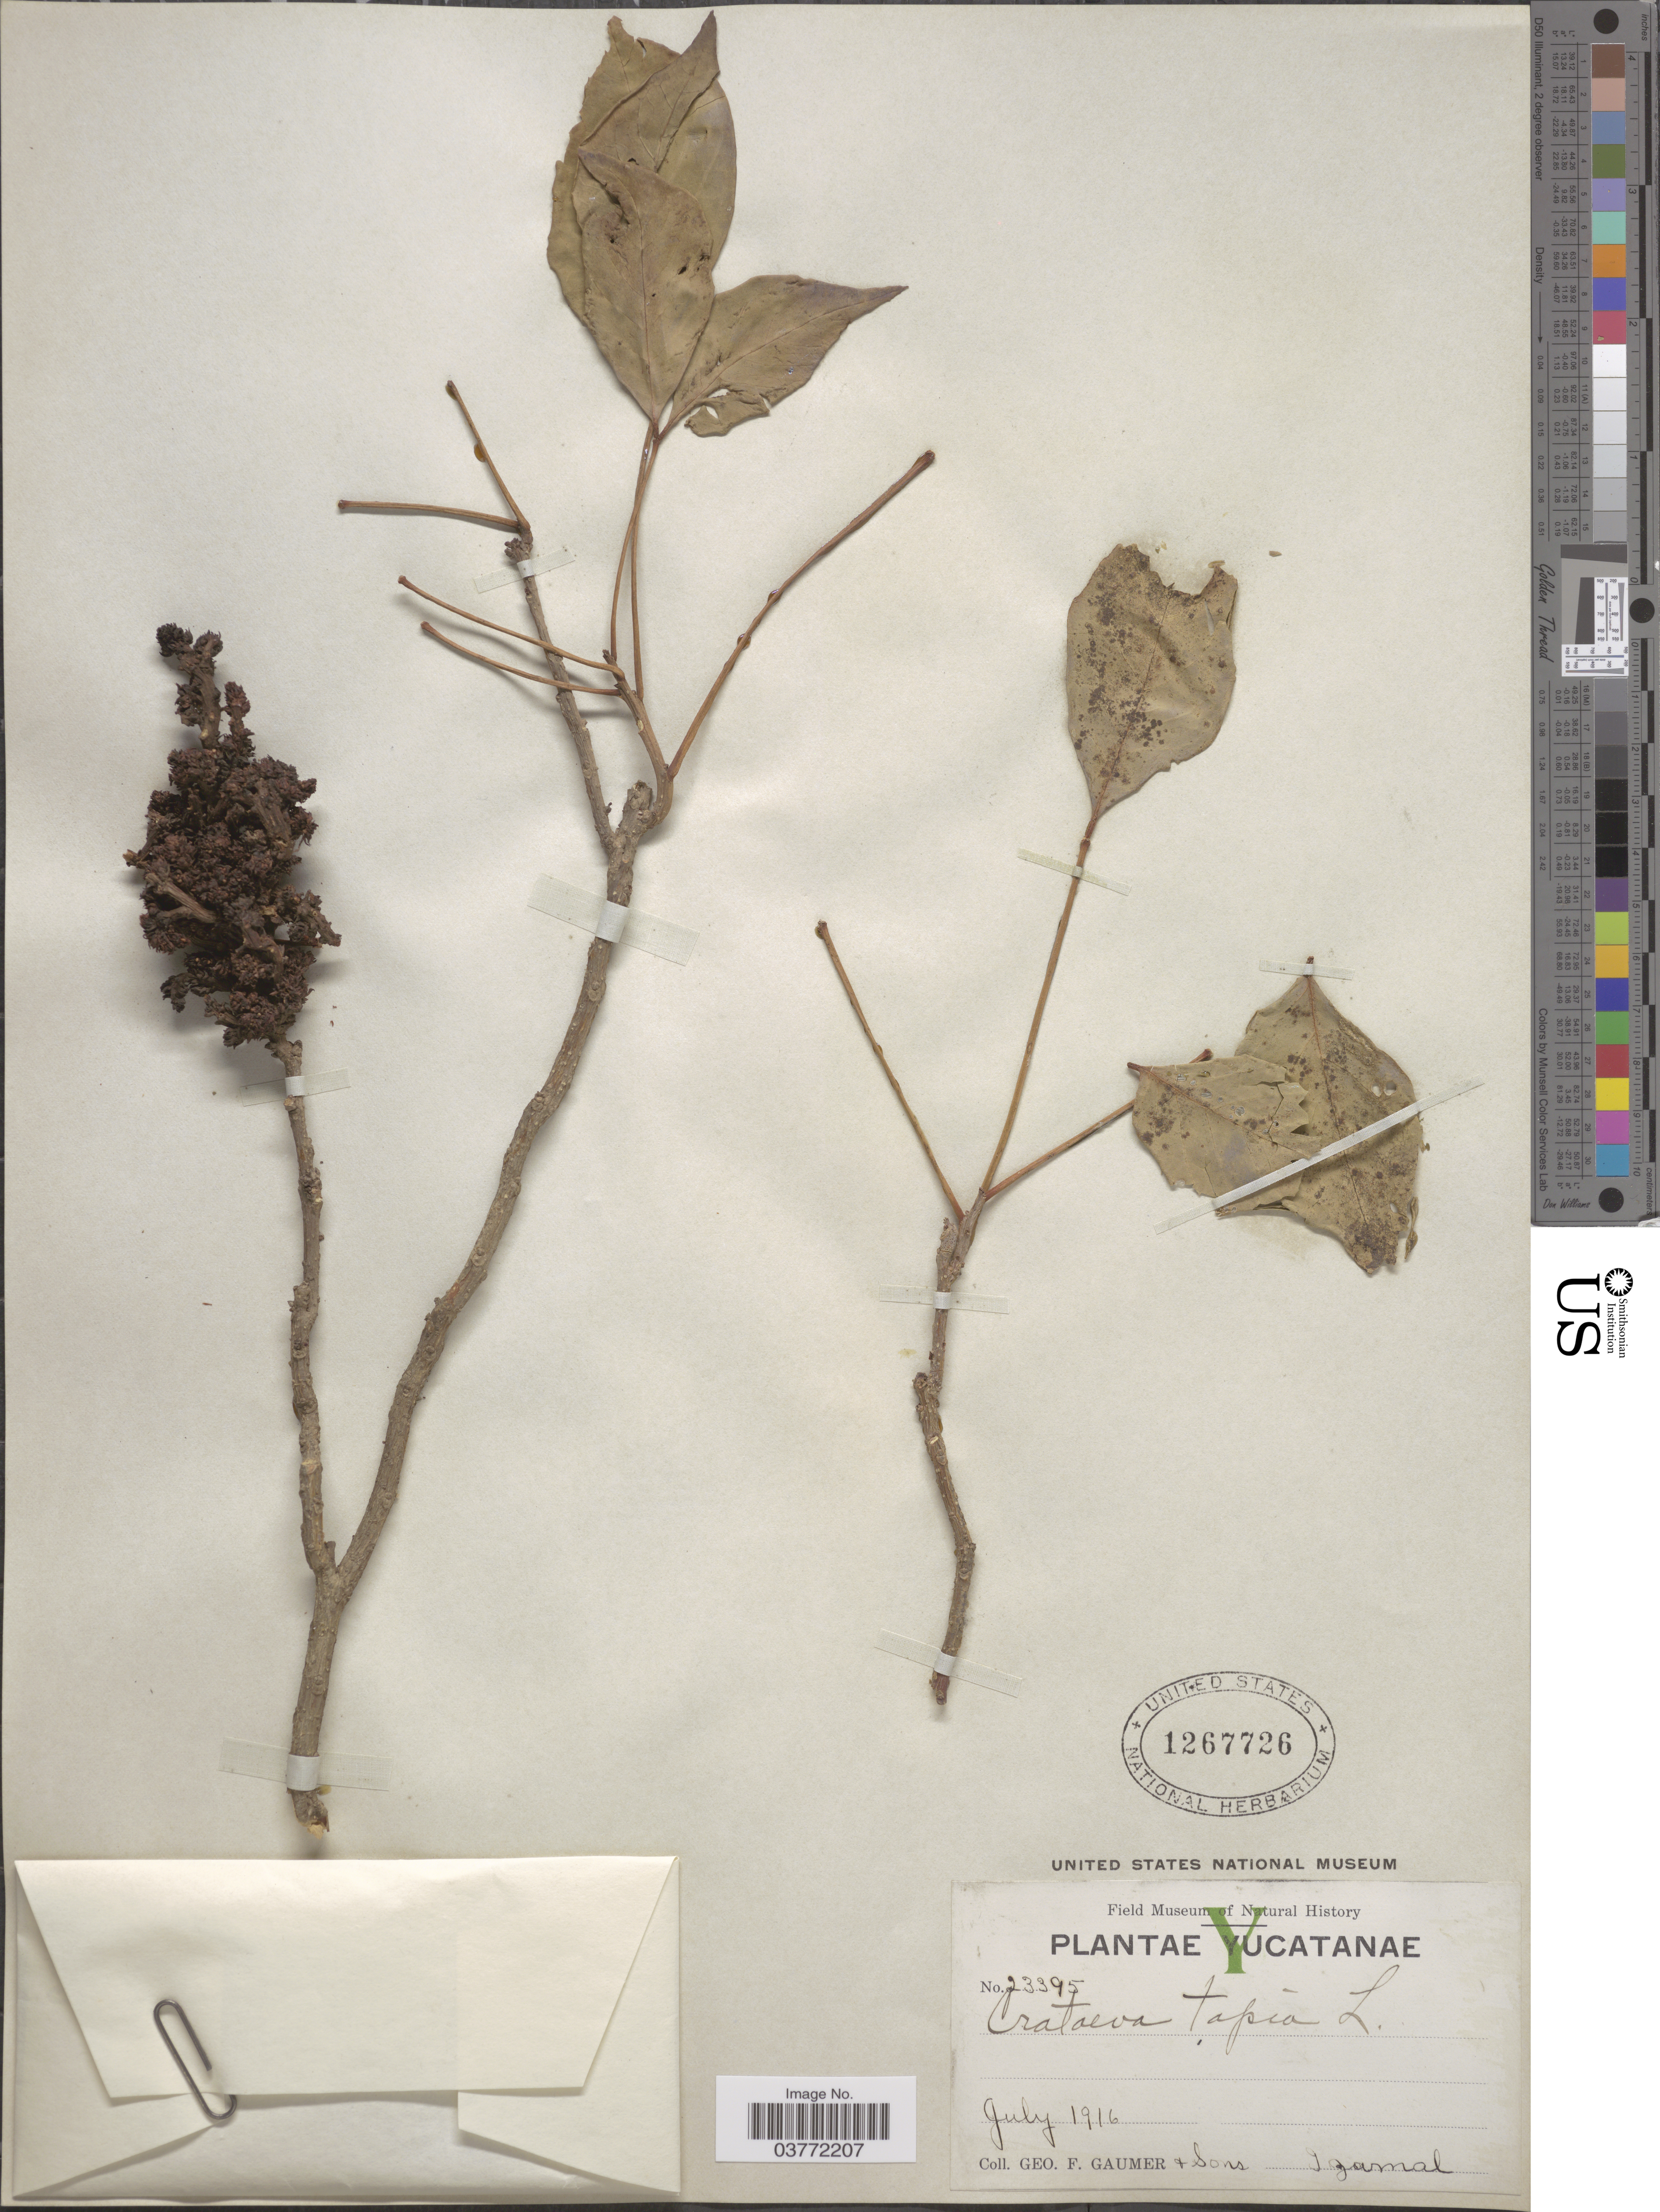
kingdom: Plantae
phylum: Tracheophyta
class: Magnoliopsida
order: Brassicales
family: Capparaceae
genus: Crateva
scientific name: Crateva tapia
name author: L.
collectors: G. F. Gaumer & et al.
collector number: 23395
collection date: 1916-07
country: Mexico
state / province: Yucatán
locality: Izamal.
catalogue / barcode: US 1267726